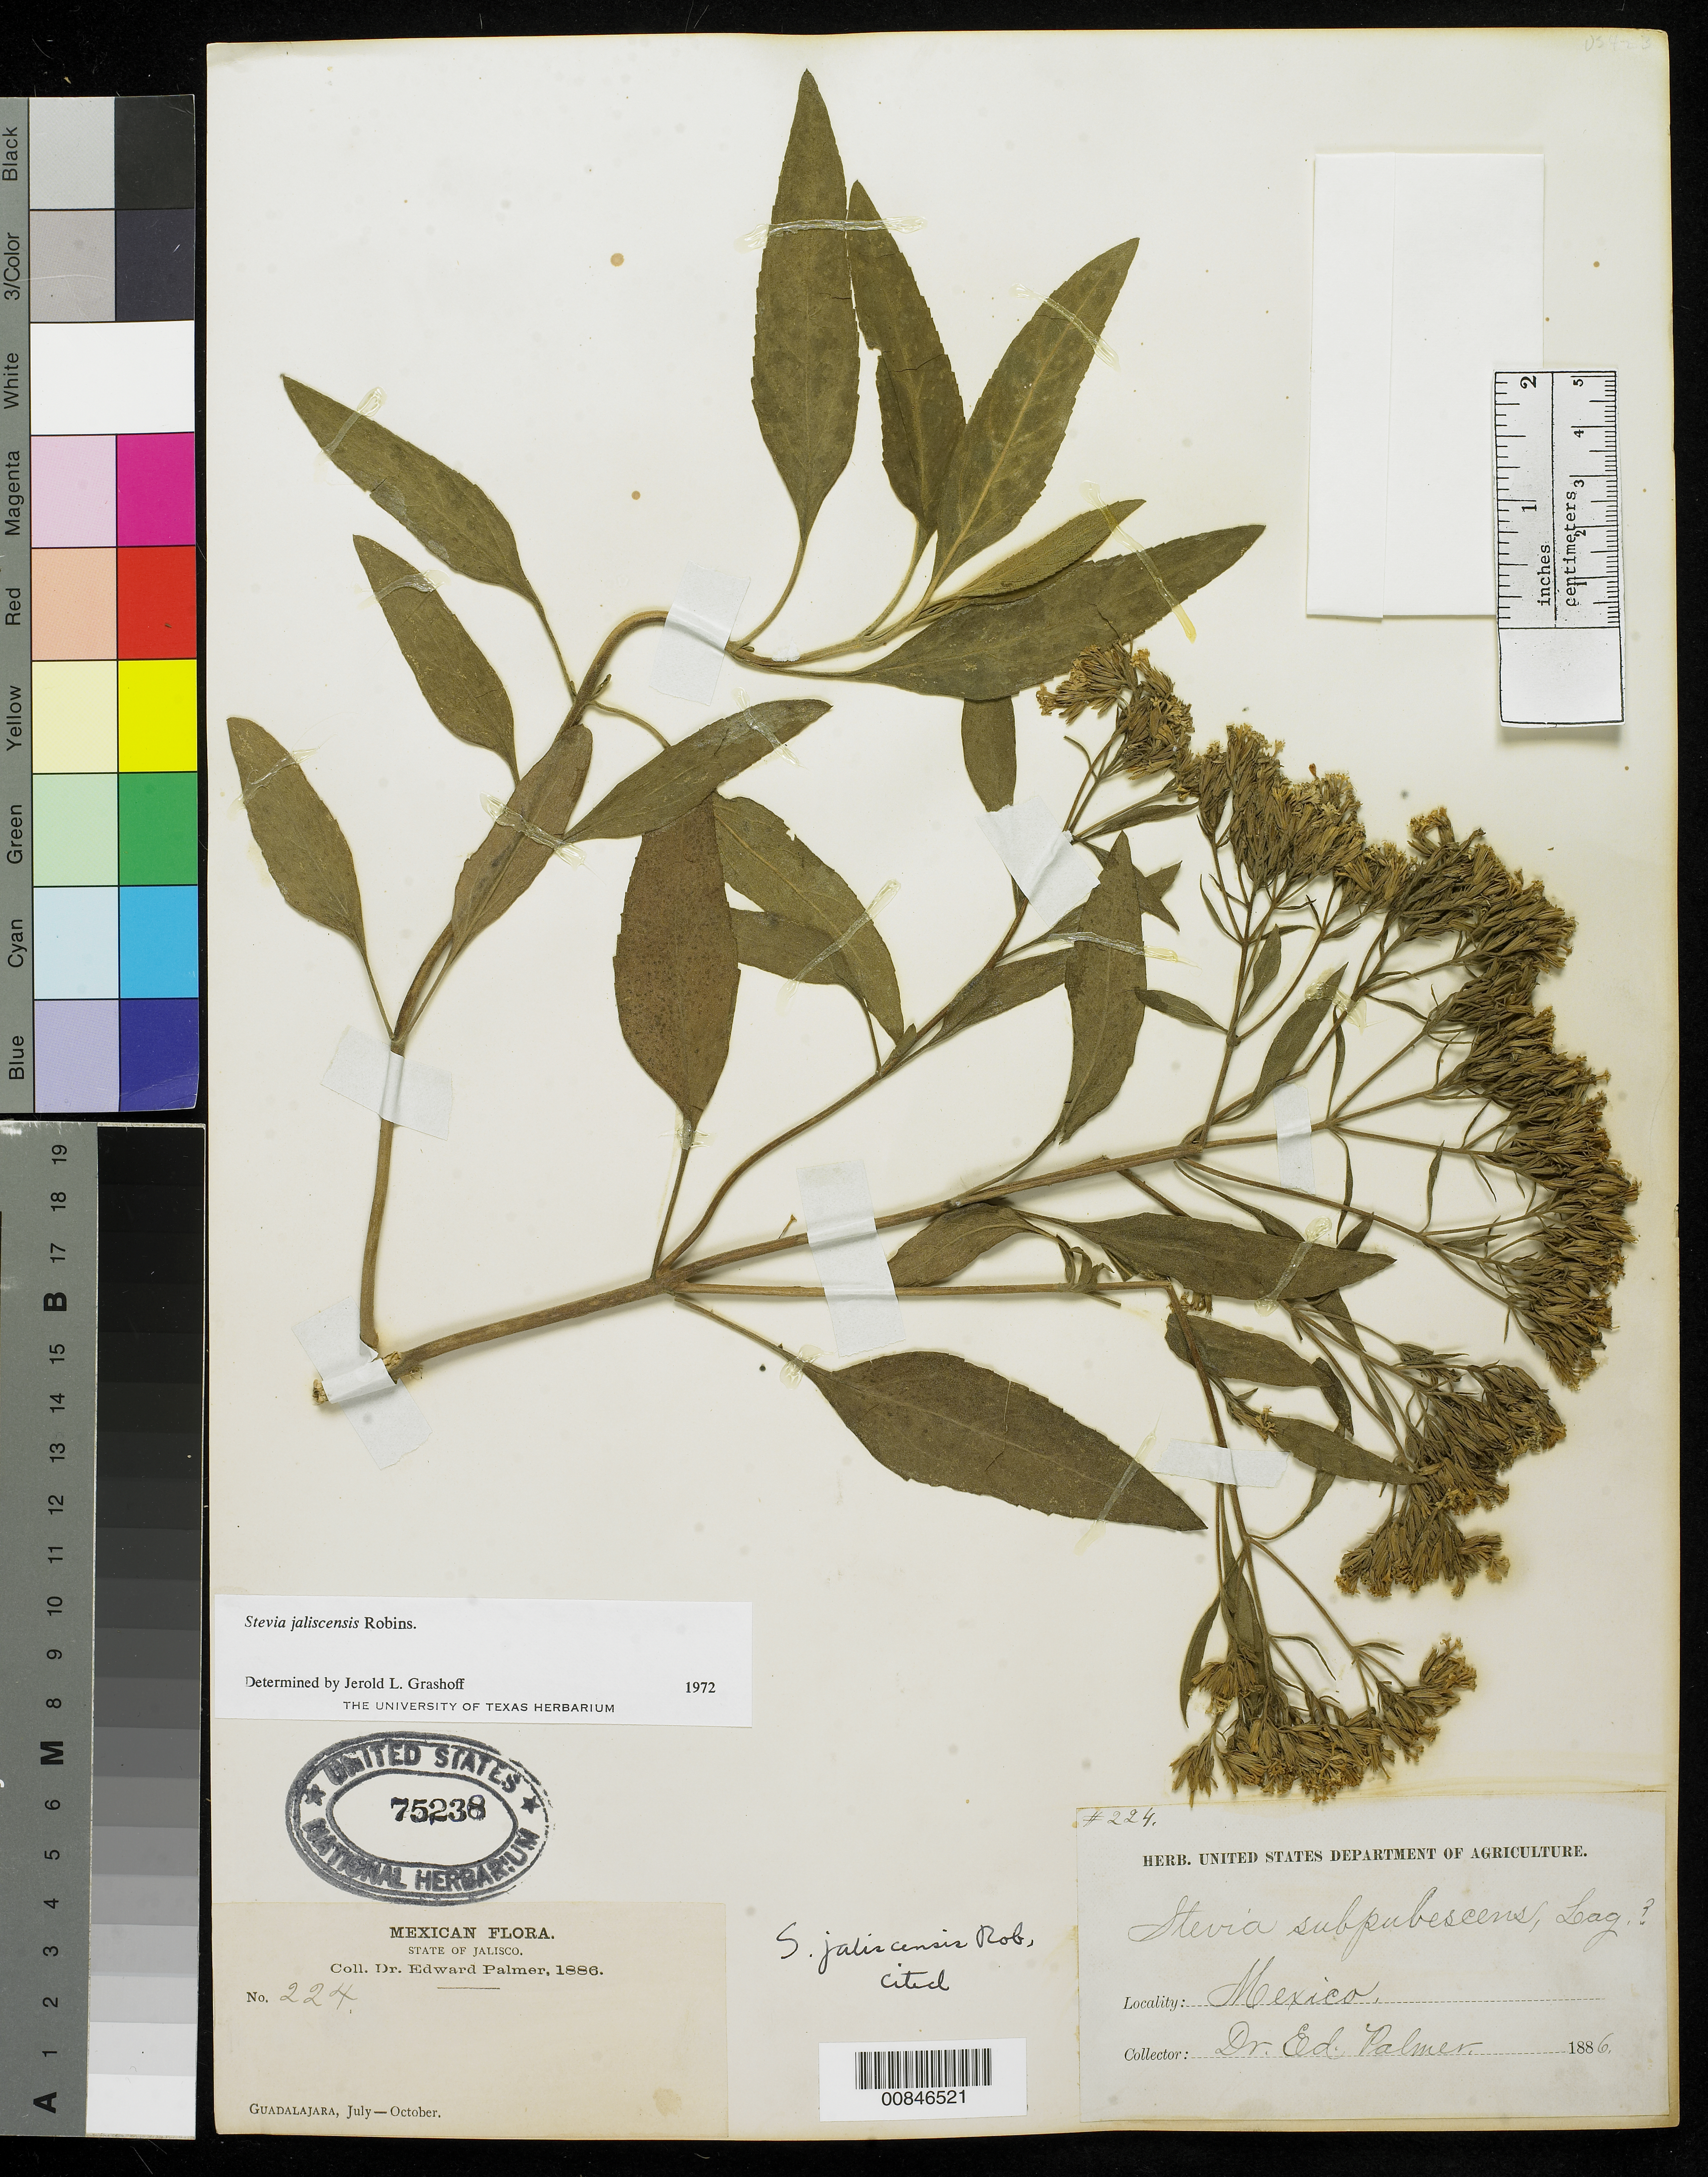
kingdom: Plantae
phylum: Tracheophyta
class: Magnoliopsida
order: Asterales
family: Asteraceae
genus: Stevia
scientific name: Stevia jaliscensis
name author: B.L. Rob.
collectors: E. Palmer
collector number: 224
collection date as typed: Jul 1886 to -- Oct 1886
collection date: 1886-07/1886-10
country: Mexico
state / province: Jalisco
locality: Guadalajara, Jalisco.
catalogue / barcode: US 75238